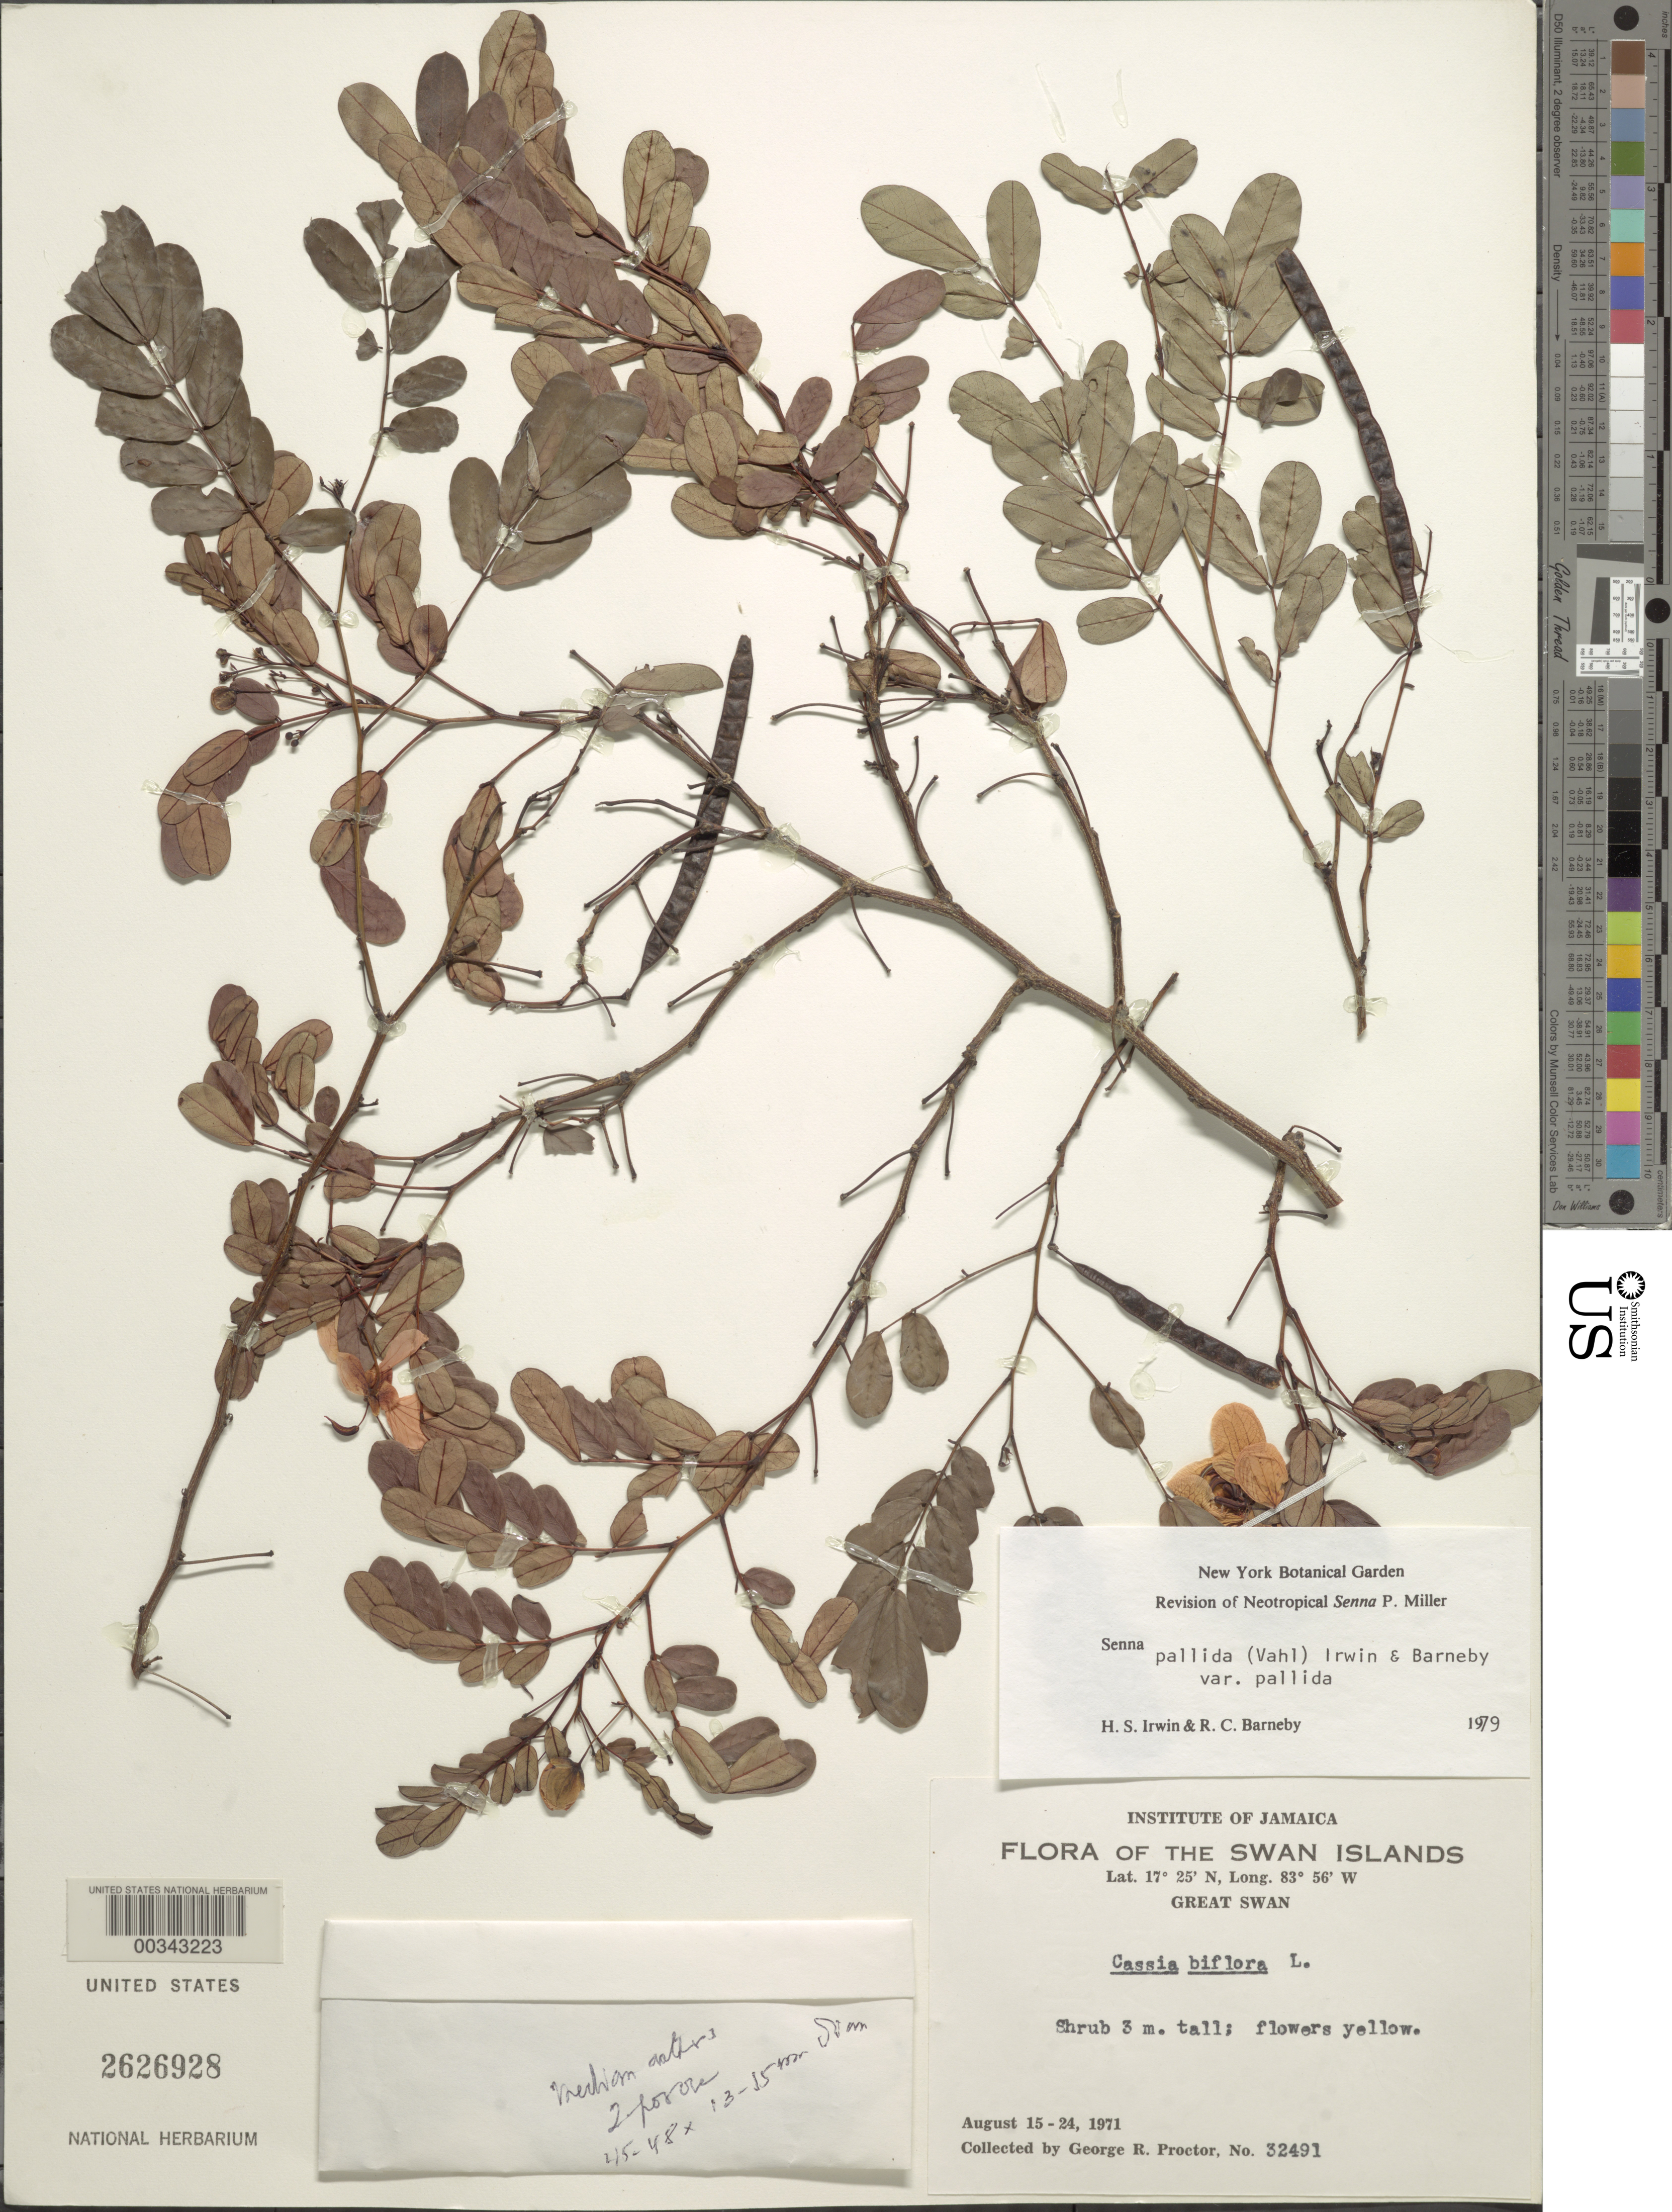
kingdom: Plantae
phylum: Tracheophyta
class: Magnoliopsida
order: Fabales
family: Fabaceae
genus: Senna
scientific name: Senna pallida var. pallida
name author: (Vahl) H.S. Irwin & Barneby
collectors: G. R. Proctor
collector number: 32491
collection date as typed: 15 Aug 1971 to 24 Aug 1971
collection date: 1971-08-15/1971-08-24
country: Honduras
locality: Swan is.; great swan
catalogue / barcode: US 2626928